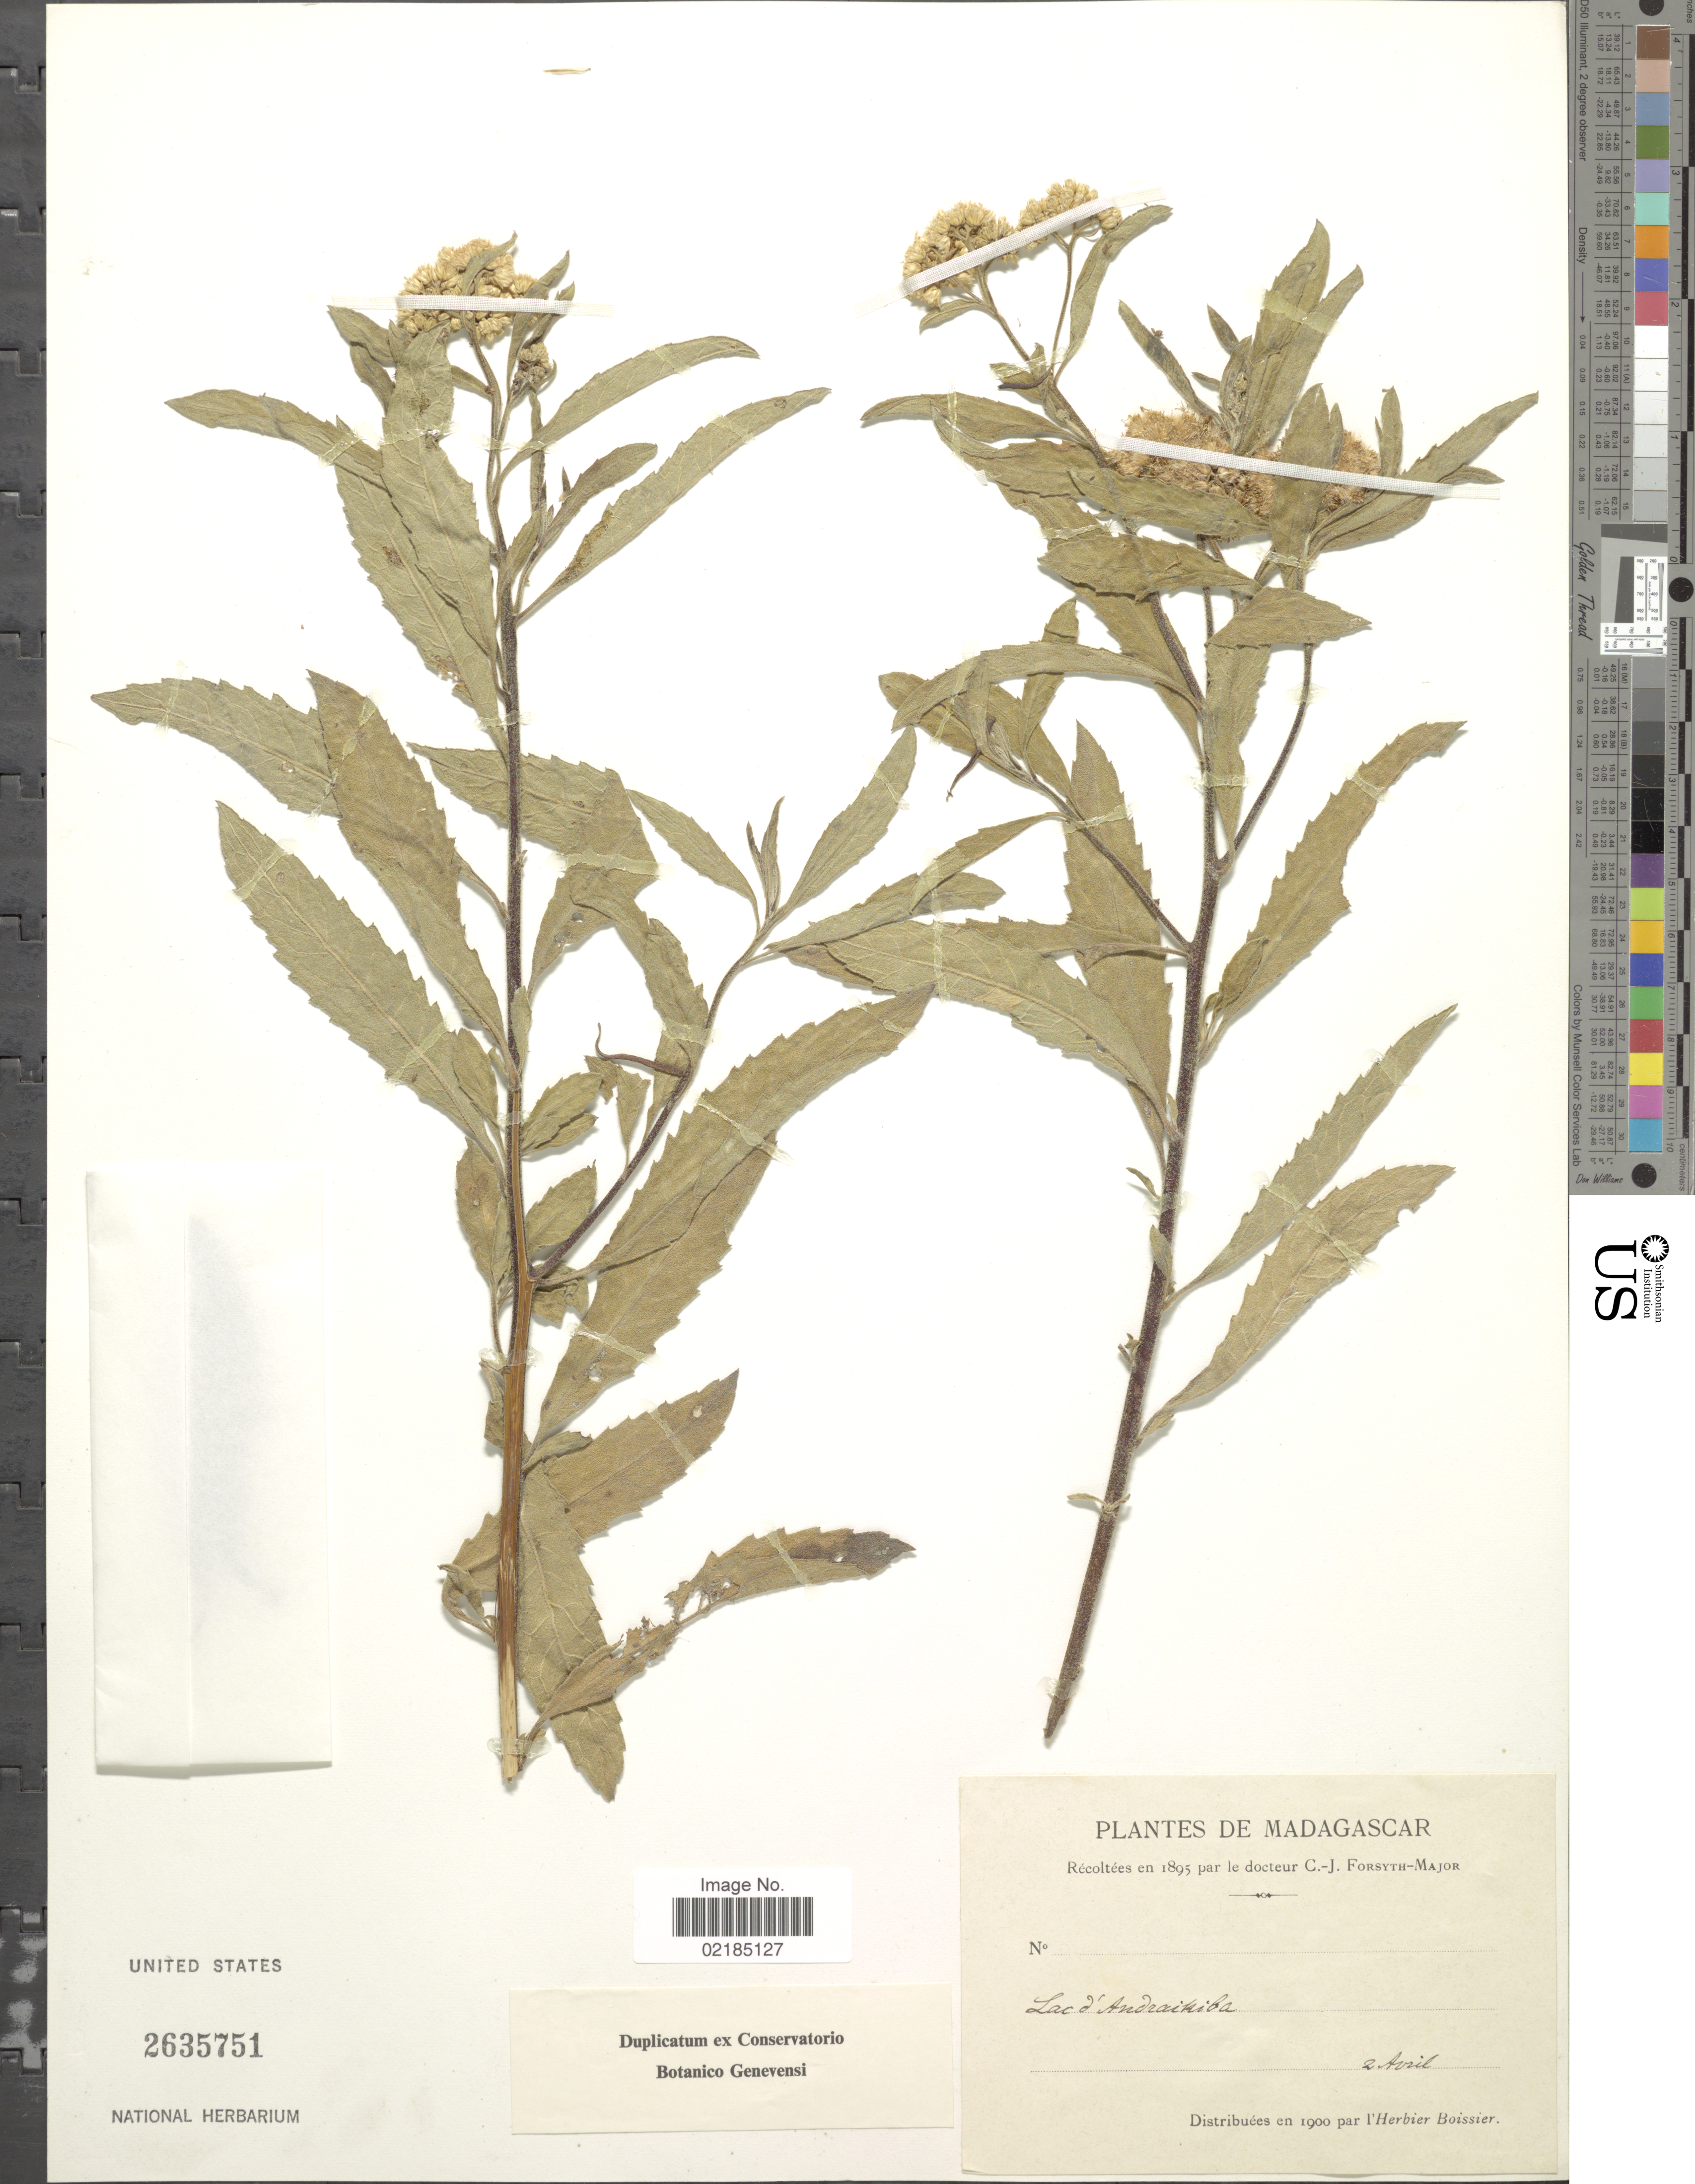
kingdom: Plantae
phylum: Tracheophyta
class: Magnoliopsida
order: Asterales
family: Asteraceae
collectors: C. Forsyth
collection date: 1895-04-02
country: Madagascar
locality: Lac d'Andraikiba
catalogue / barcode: US 2635751